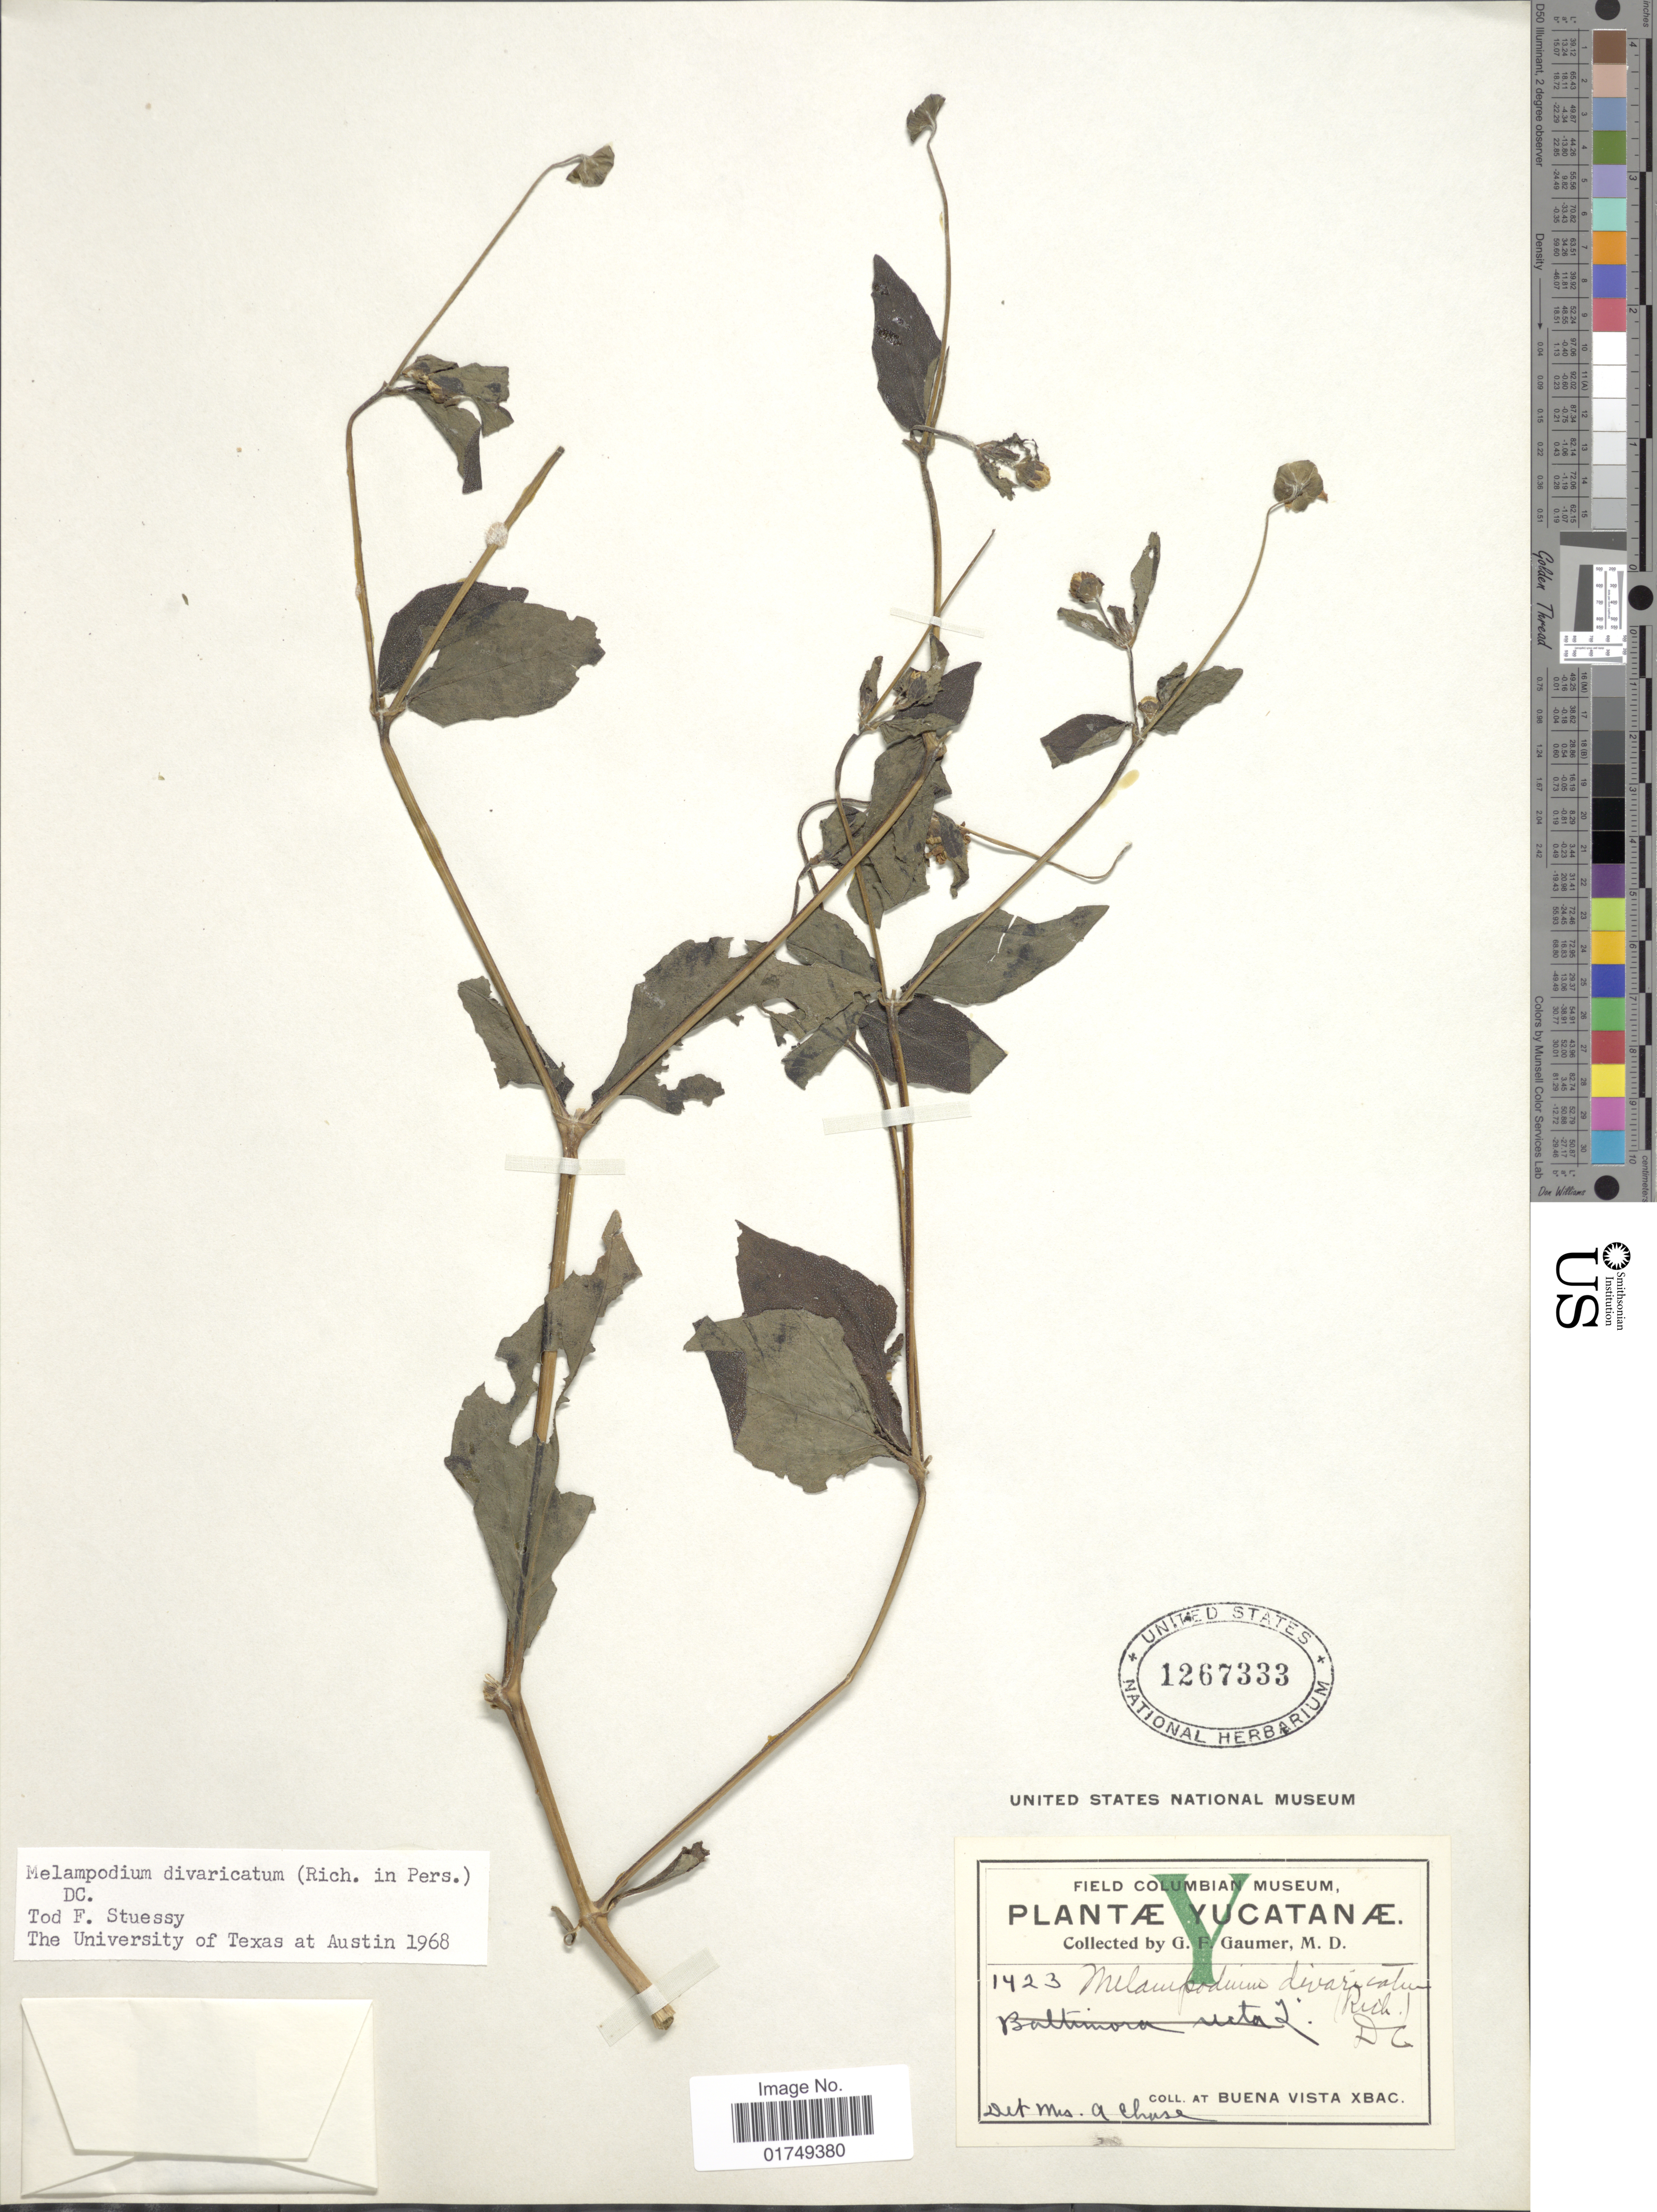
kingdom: Plantae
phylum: Tracheophyta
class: Magnoliopsida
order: Asterales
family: Asteraceae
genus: Melampodium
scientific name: Melampodium divaricatum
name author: (Rich.) DC.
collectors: G. F. Gaumer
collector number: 1423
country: Mexico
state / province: Yucatán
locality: Buena Vista Xbac.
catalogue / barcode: US 1267333